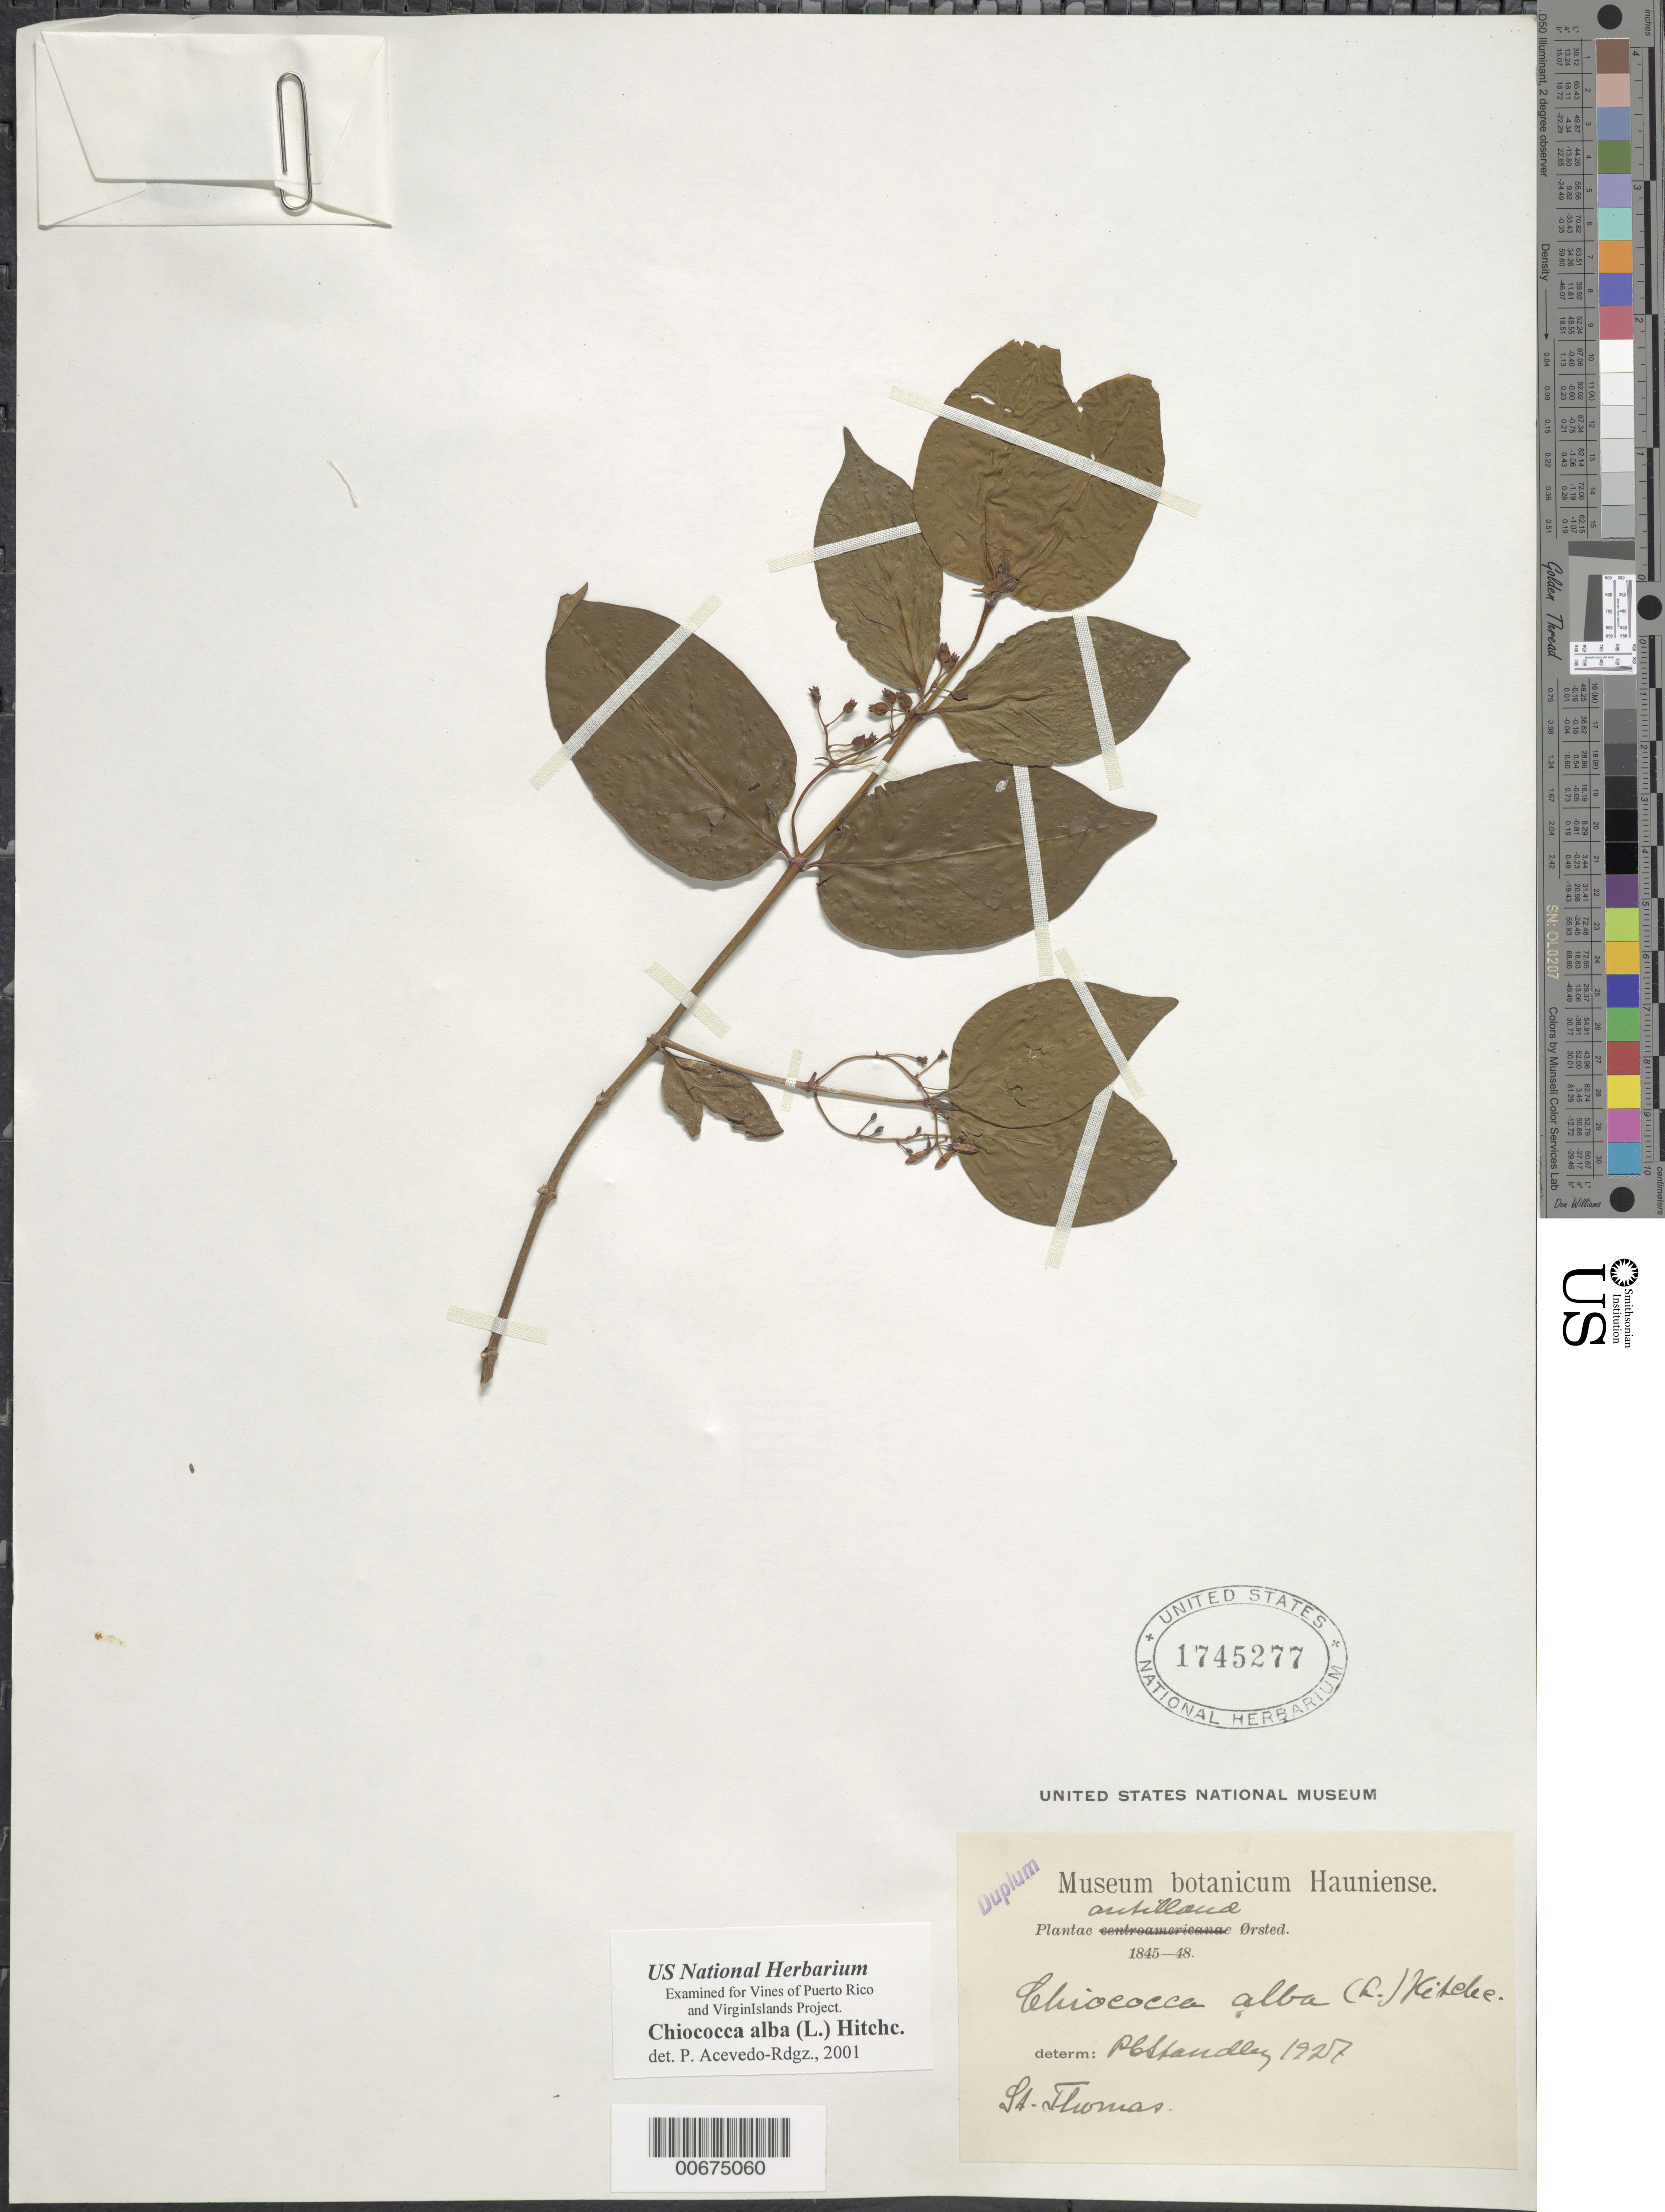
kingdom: Plantae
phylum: Tracheophyta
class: Magnoliopsida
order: Gentianales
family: Rubiaceae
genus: Chiococca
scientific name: Chiococca alba subsp. alba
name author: (L.) Hitchc.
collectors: Ørsted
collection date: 1845/1848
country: U.S. Virgin Islands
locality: St. Thomas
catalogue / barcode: US 1745277